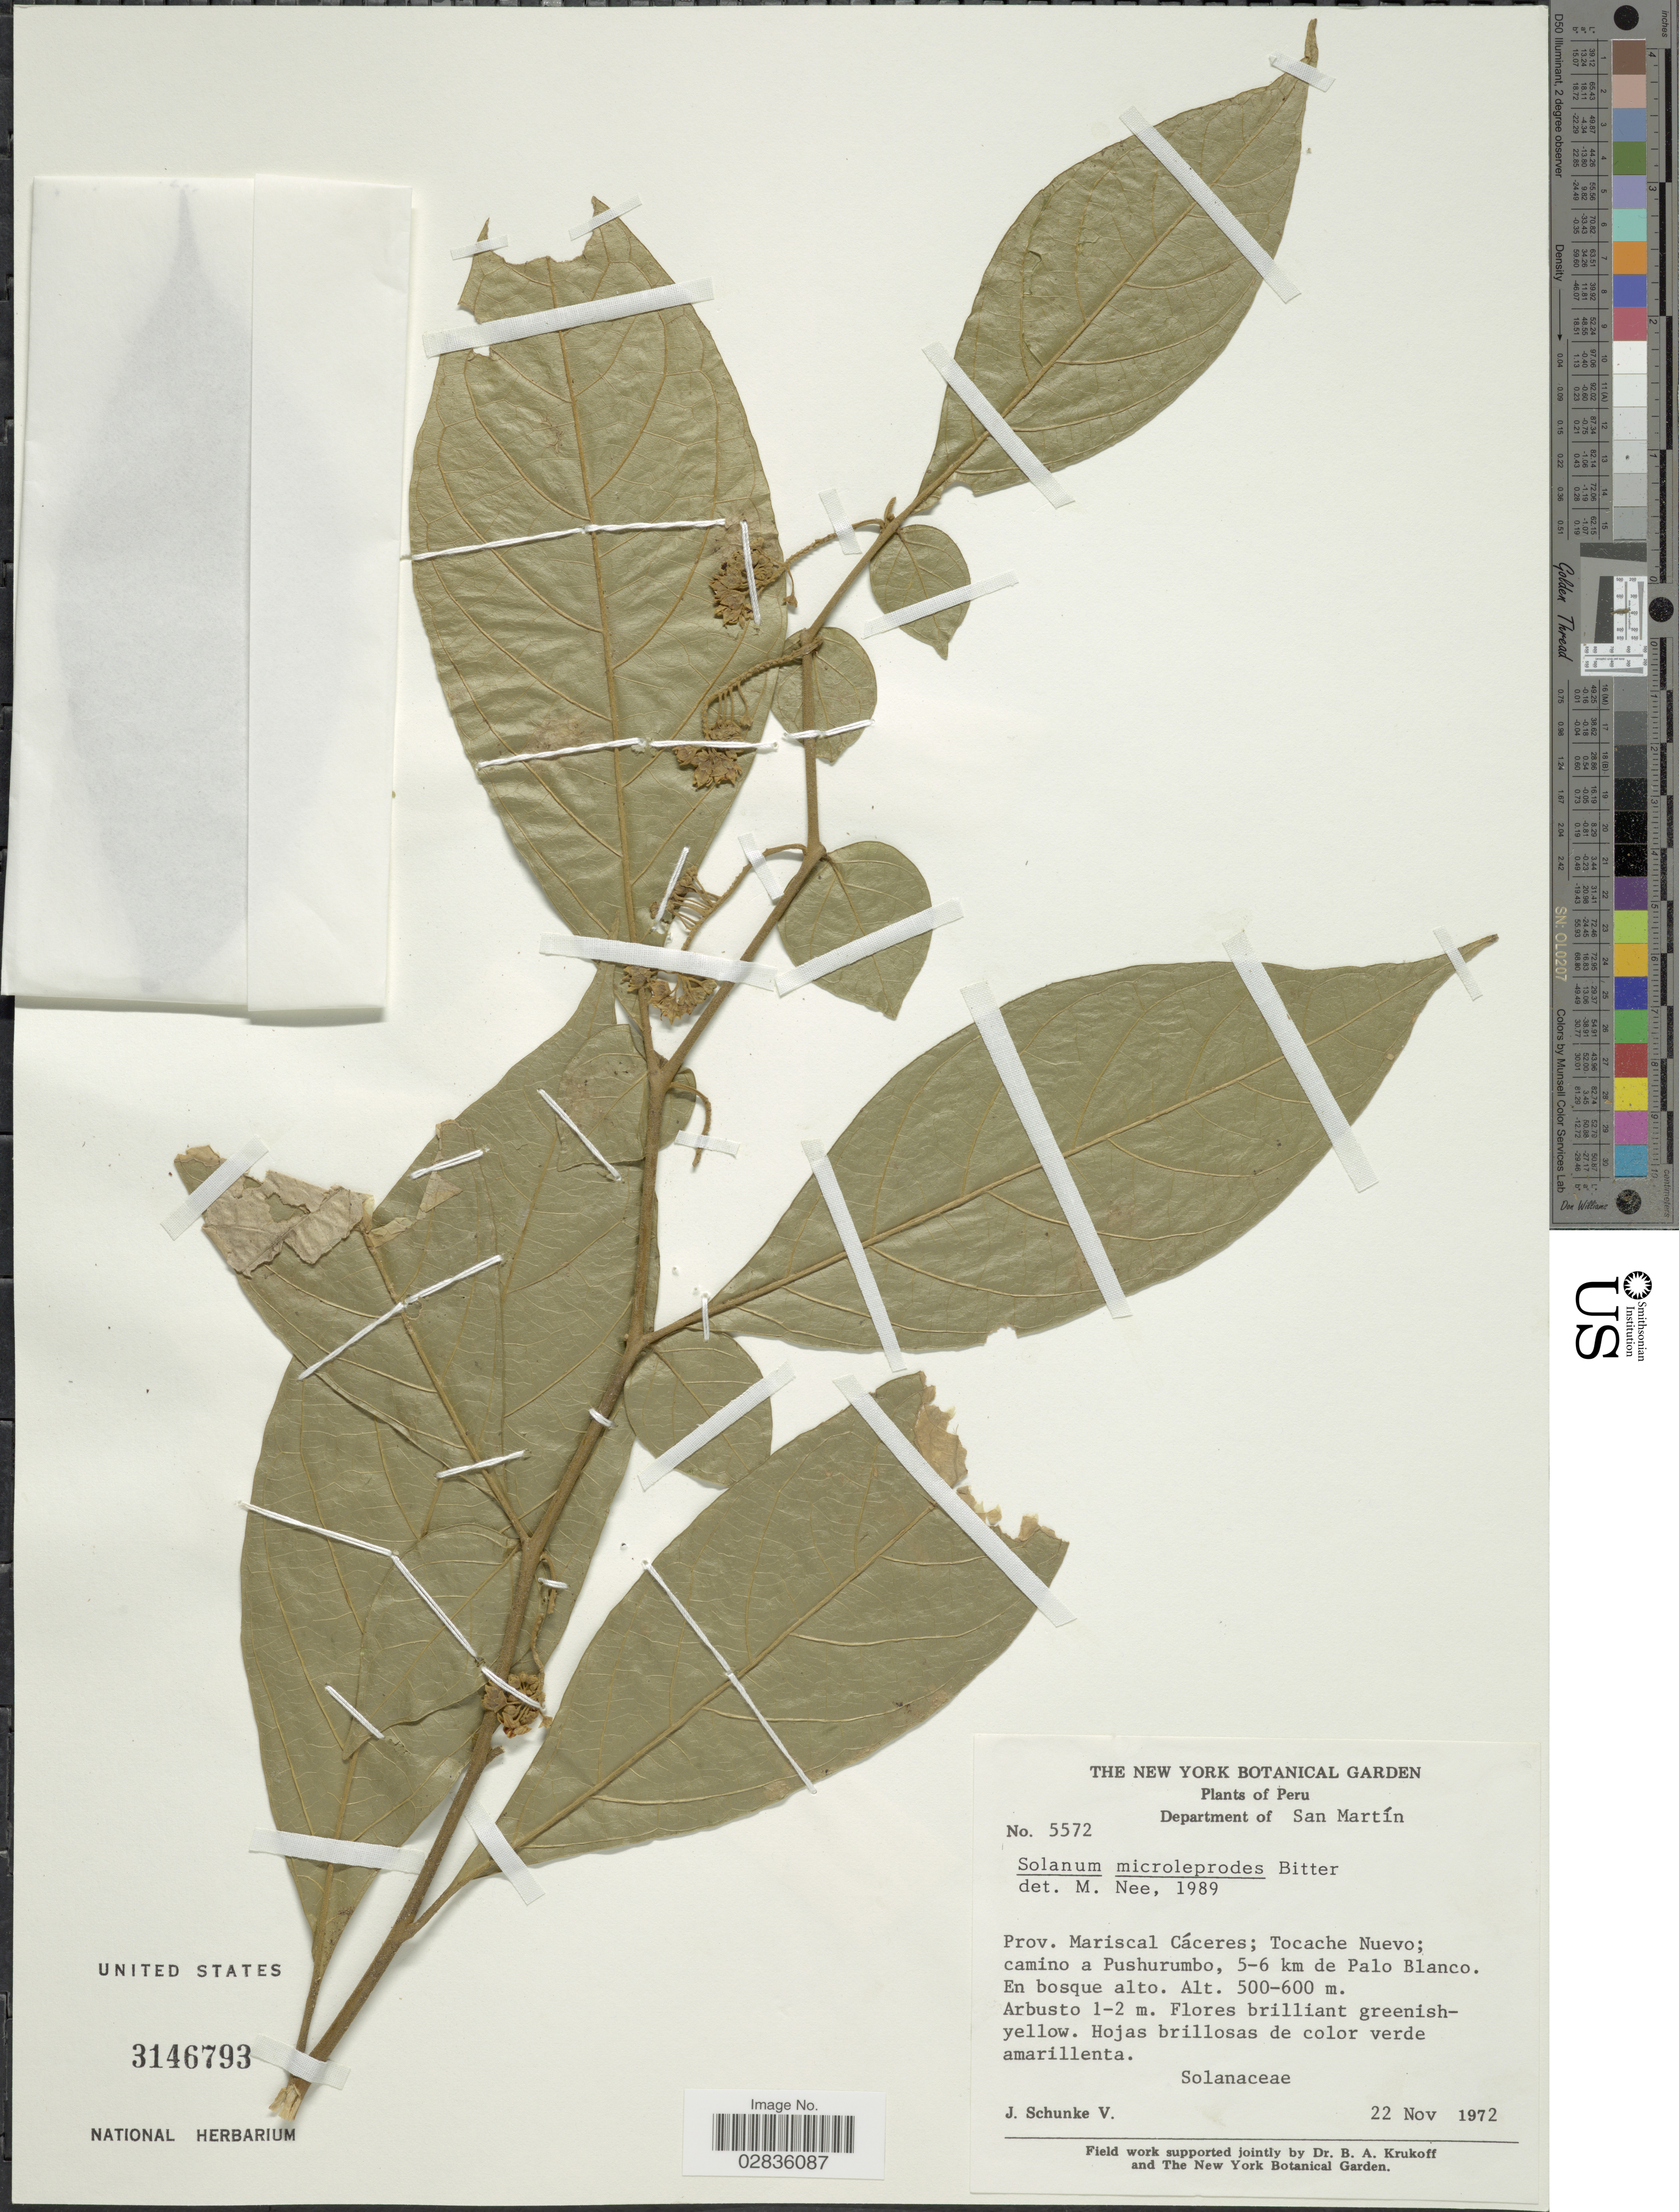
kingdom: Plantae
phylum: Tracheophyta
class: Magnoliopsida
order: Solanales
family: Solanaceae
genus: Solanum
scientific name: Solanum microleprodes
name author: Bitter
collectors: J. Schunke Vigo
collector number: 5572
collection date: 1972-11-22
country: Peru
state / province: San Martín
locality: Department of San Martín. Prov. Mariscal Cáceres; Tocache Nuevo; camino a Pushurumbo, 5-6 km de Palo Blanco.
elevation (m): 500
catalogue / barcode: US 3146793